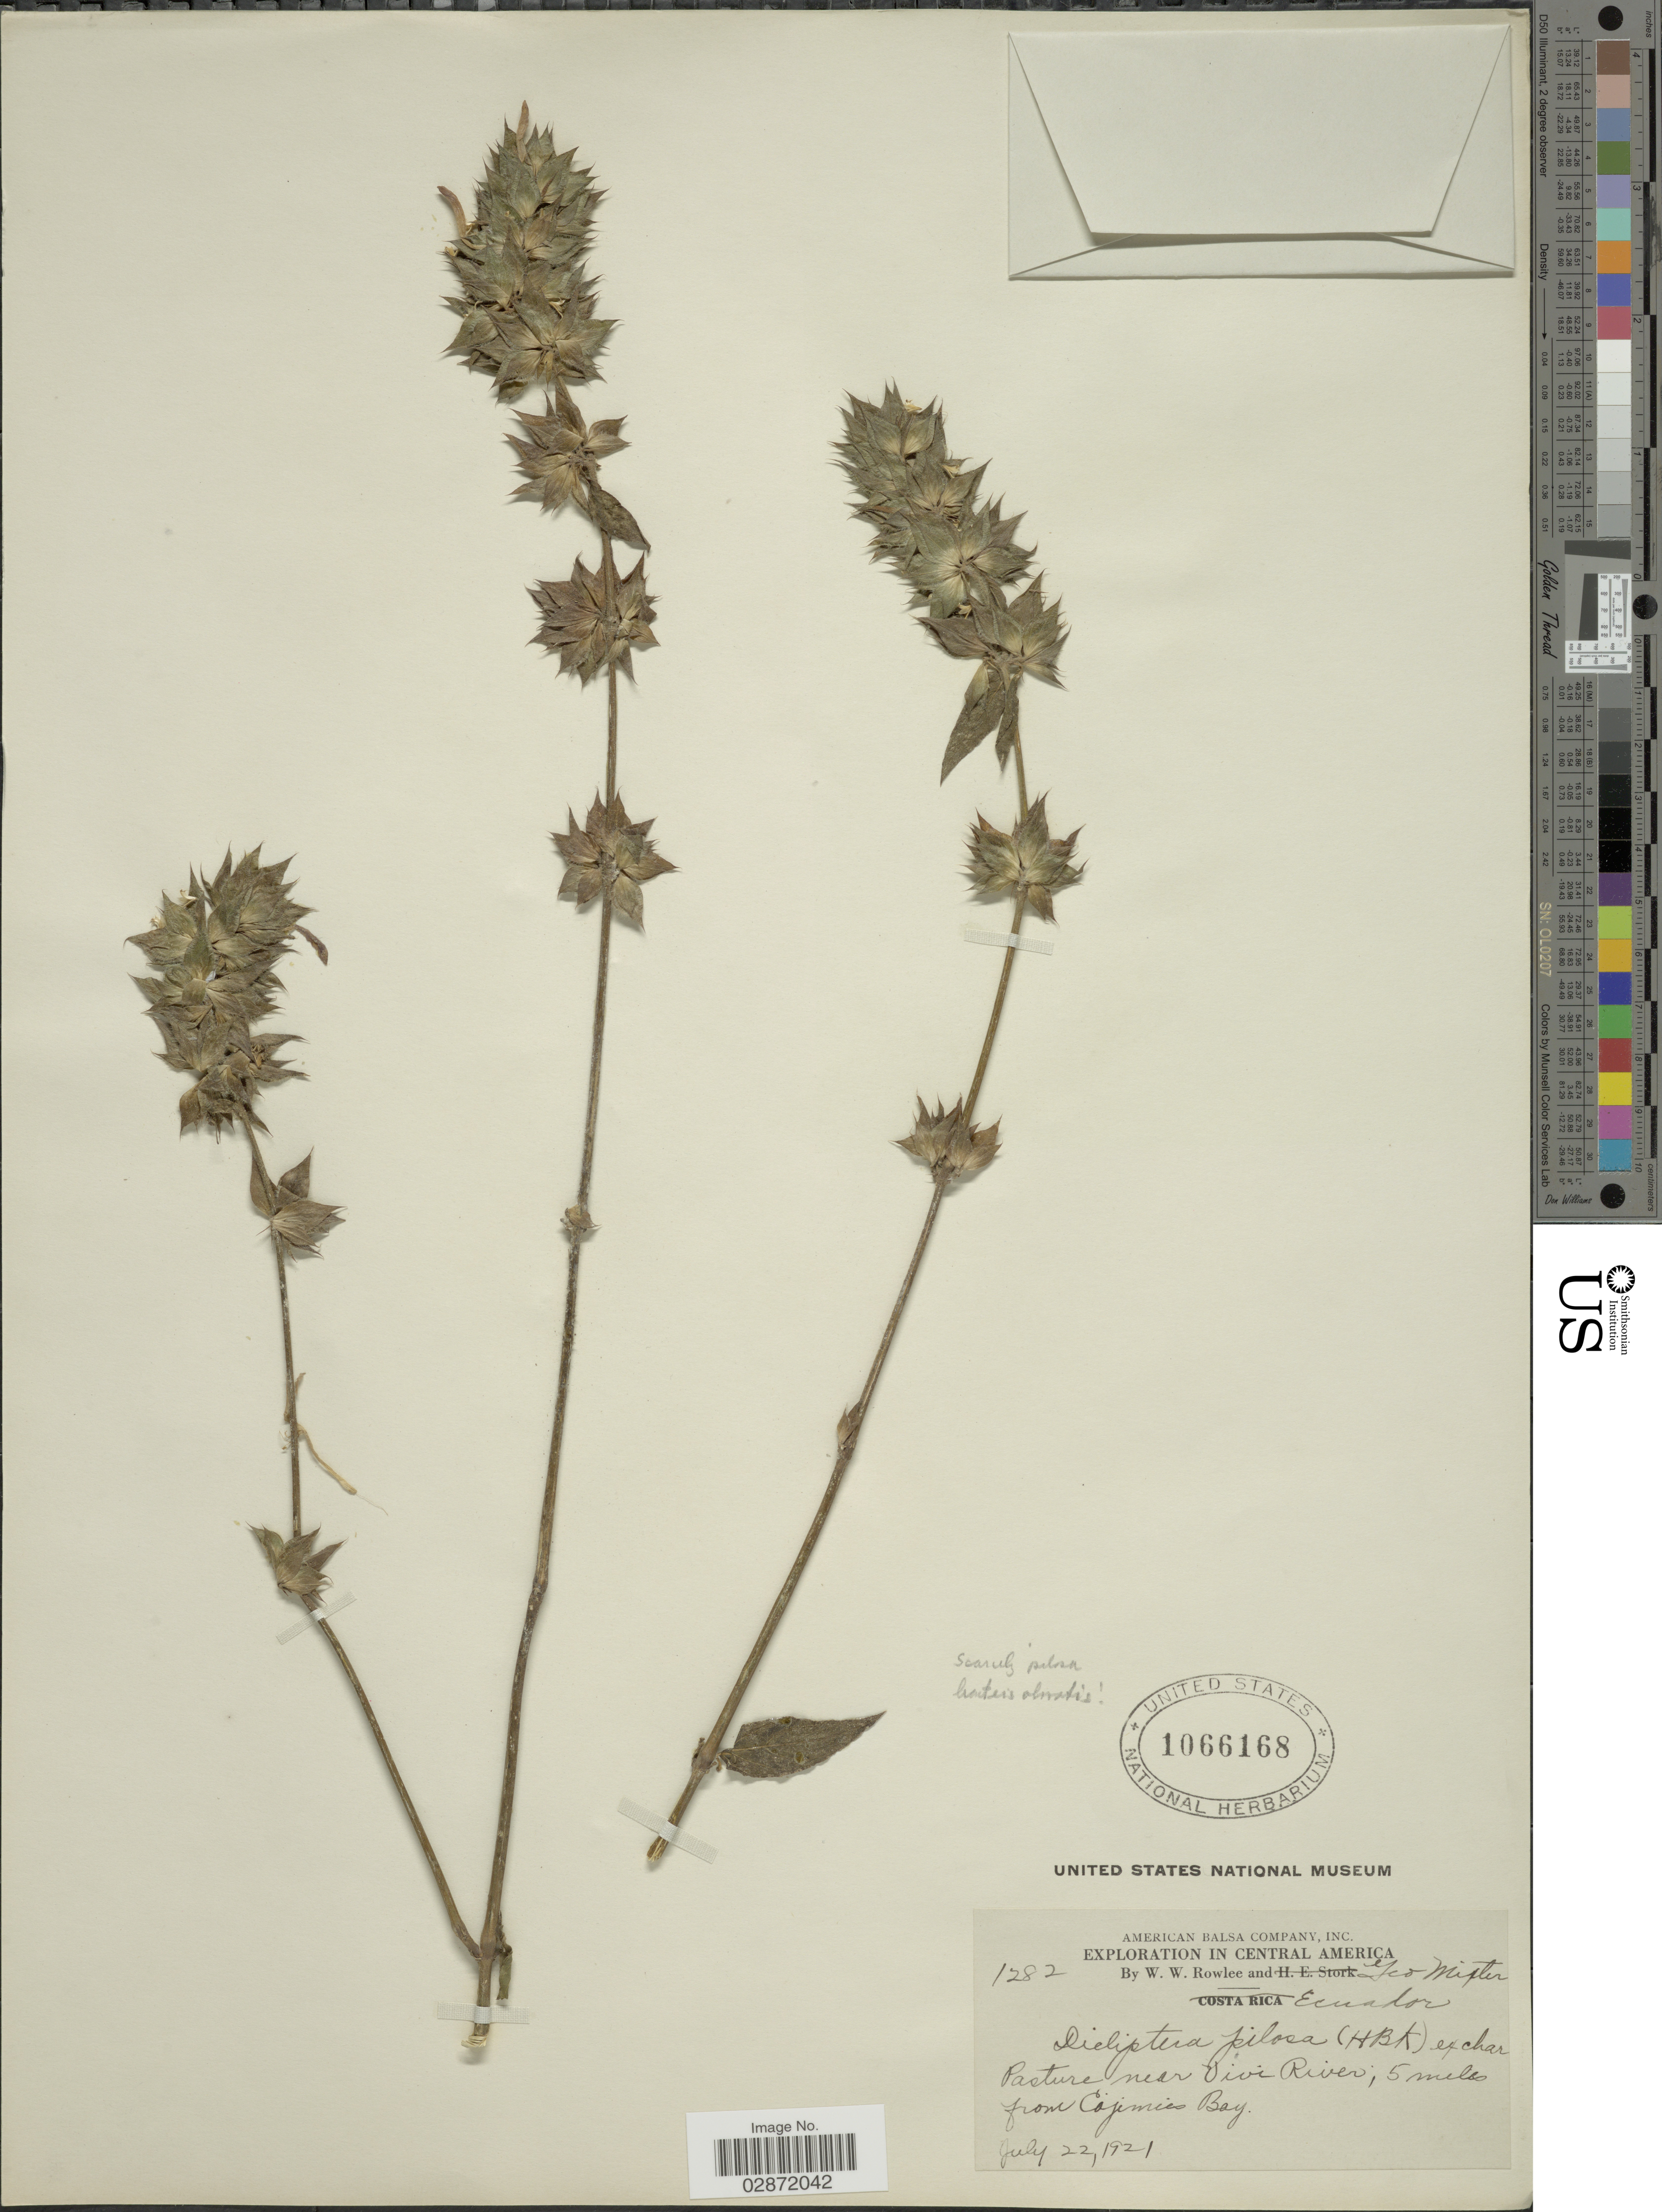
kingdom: Plantae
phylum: Tracheophyta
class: Magnoliopsida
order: Lamiales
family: Acanthaceae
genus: Dicliptera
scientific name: Dicliptera peruviana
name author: (Ruiz & Pav.) Juss.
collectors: W. W. Rowlee & G. Mixter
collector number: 1282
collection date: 1921-07-22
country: Ecuador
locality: Pasture near Vivi River, 5 miles from Cojimies Bay.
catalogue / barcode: US 1066168